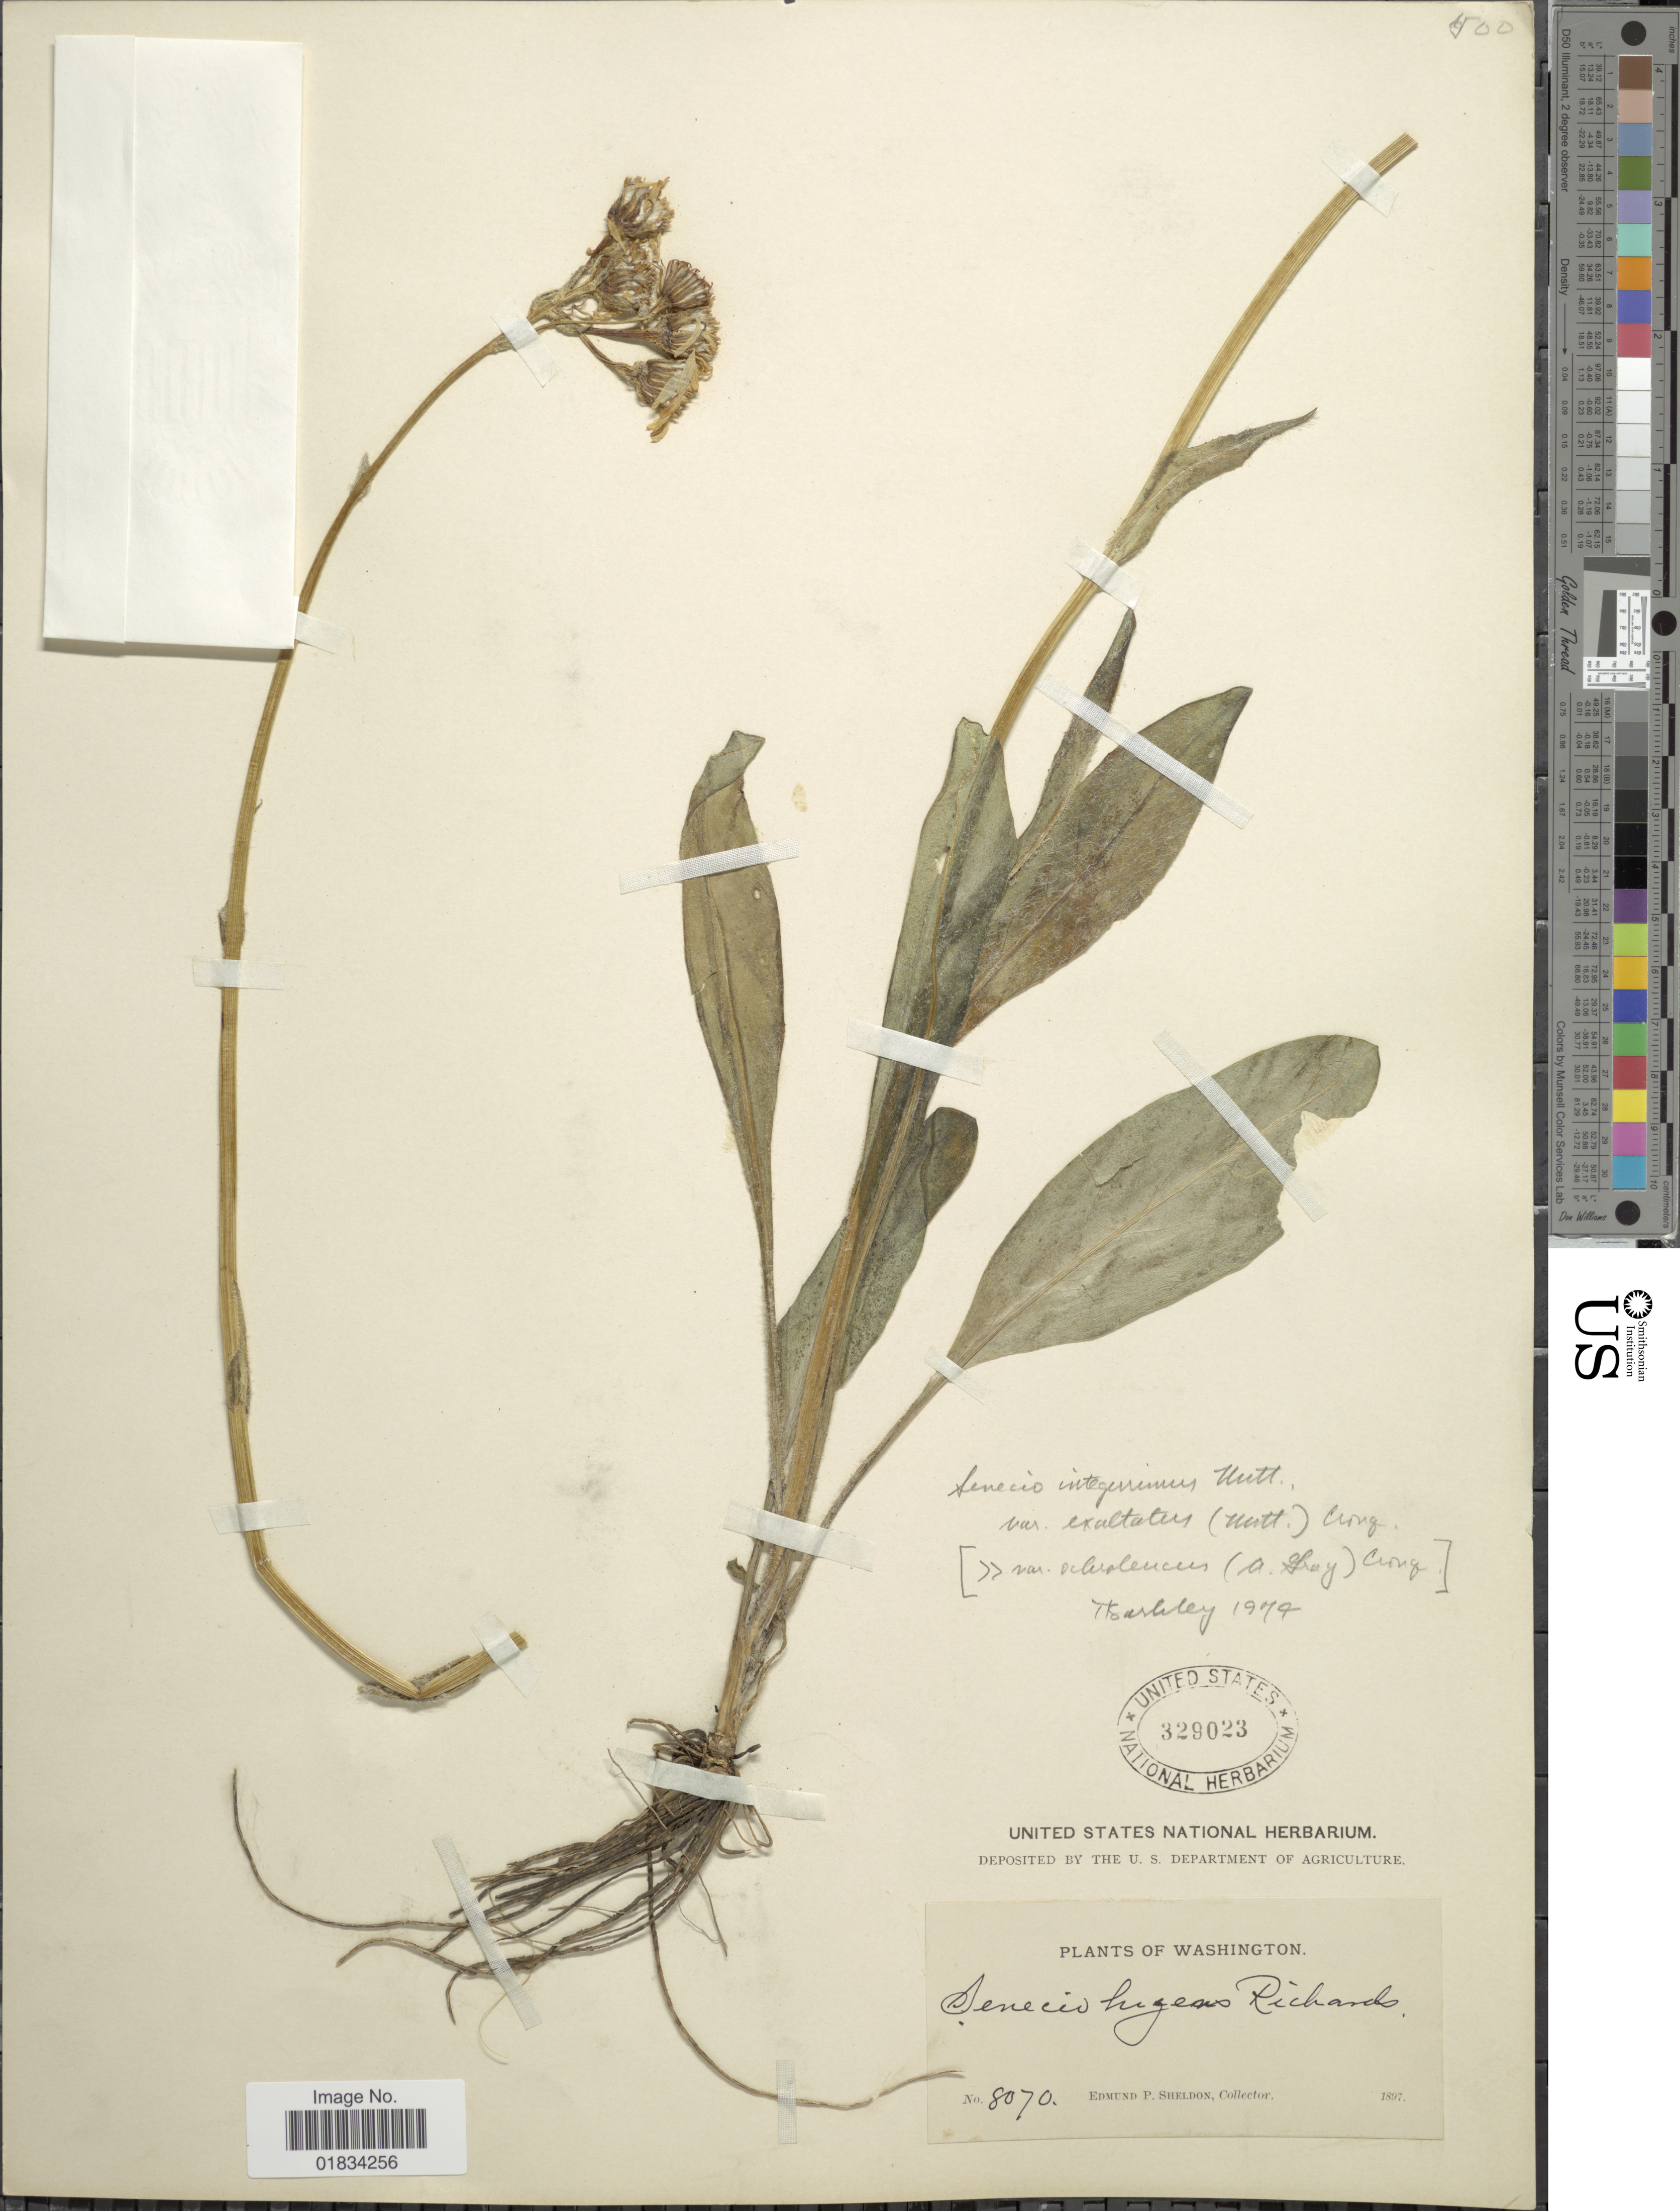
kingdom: Plantae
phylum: Tracheophyta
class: Magnoliopsida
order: Asterales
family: Asteraceae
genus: Senecio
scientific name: Senecio integerrimus var. exaltatus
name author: (Nutt.) Cronq.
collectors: E. P. Sheldon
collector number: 8070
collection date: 1897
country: United States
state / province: Washington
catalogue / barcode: US 329023